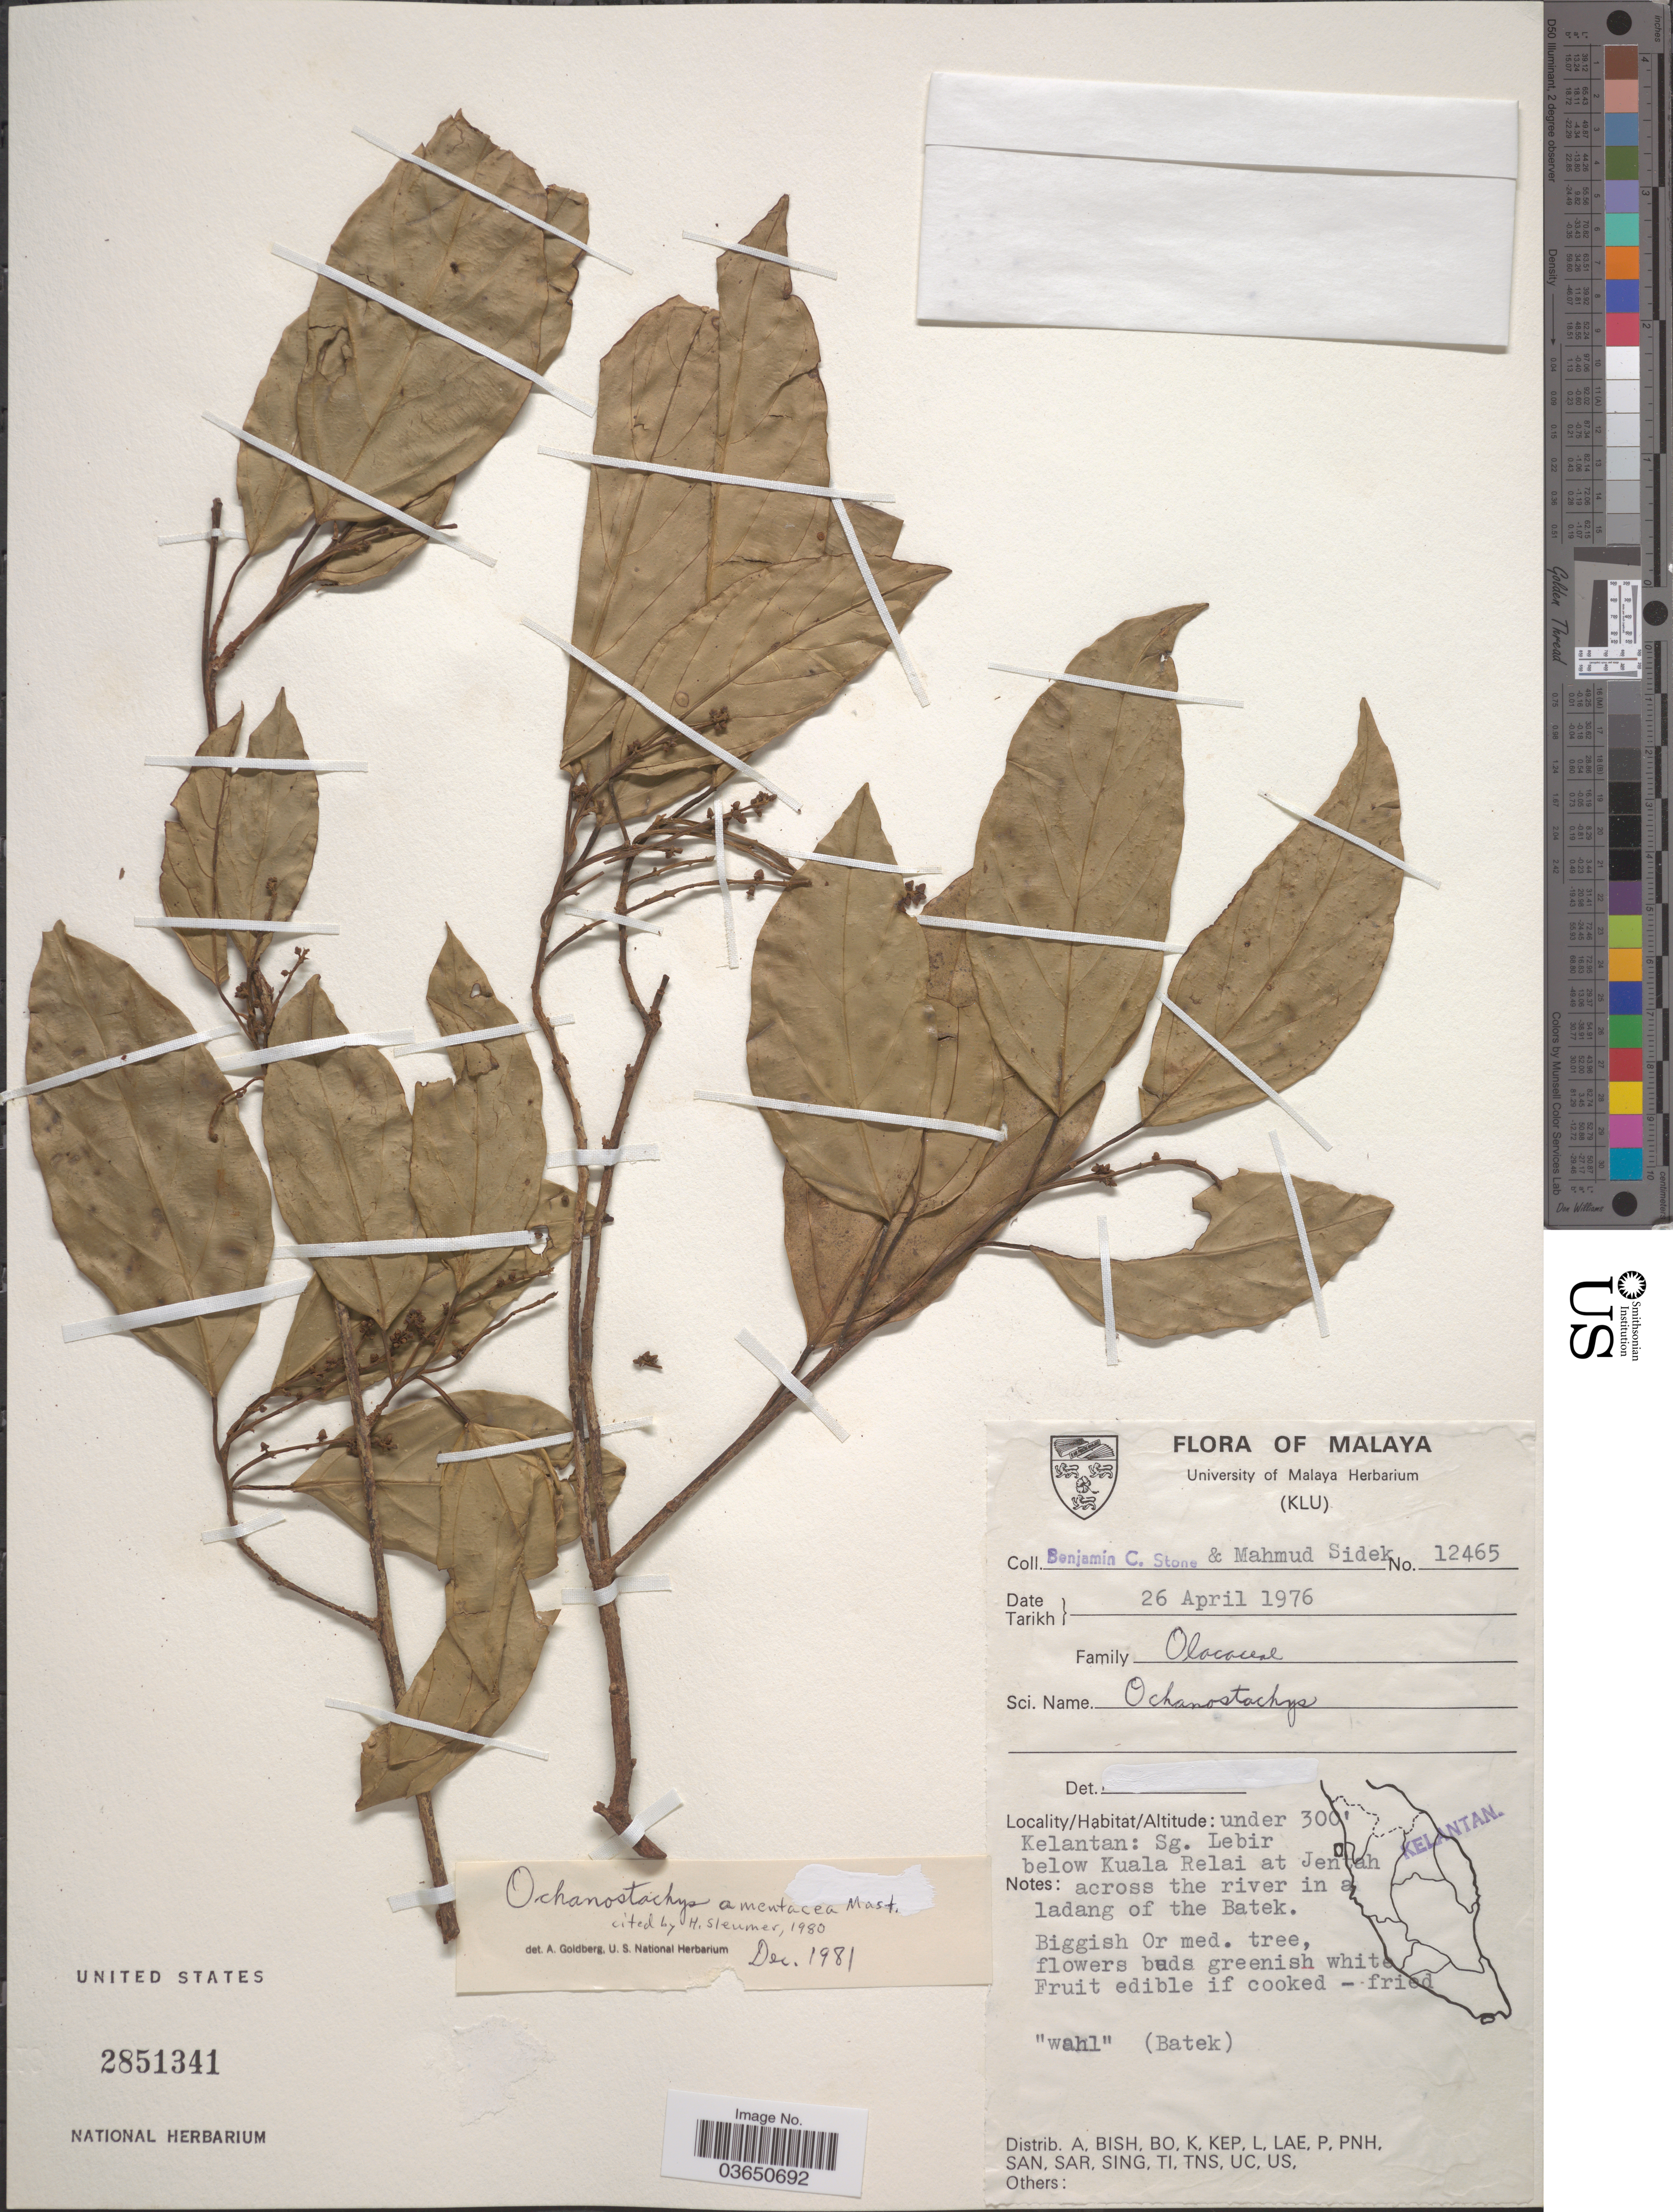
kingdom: Plantae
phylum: Tracheophyta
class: Magnoliopsida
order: Santalales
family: Coulaceae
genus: Ochanostachys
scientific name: Ochanostachys amentacea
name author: Mast.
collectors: B. C. Stone & M. Sidek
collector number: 12465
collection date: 1976-04-26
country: Malaysia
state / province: Kelantan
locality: Sg. Lebir below Kuala Relai at Jentah across the river in a ladang of the Batek. Malaya.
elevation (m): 91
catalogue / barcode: US 2851341